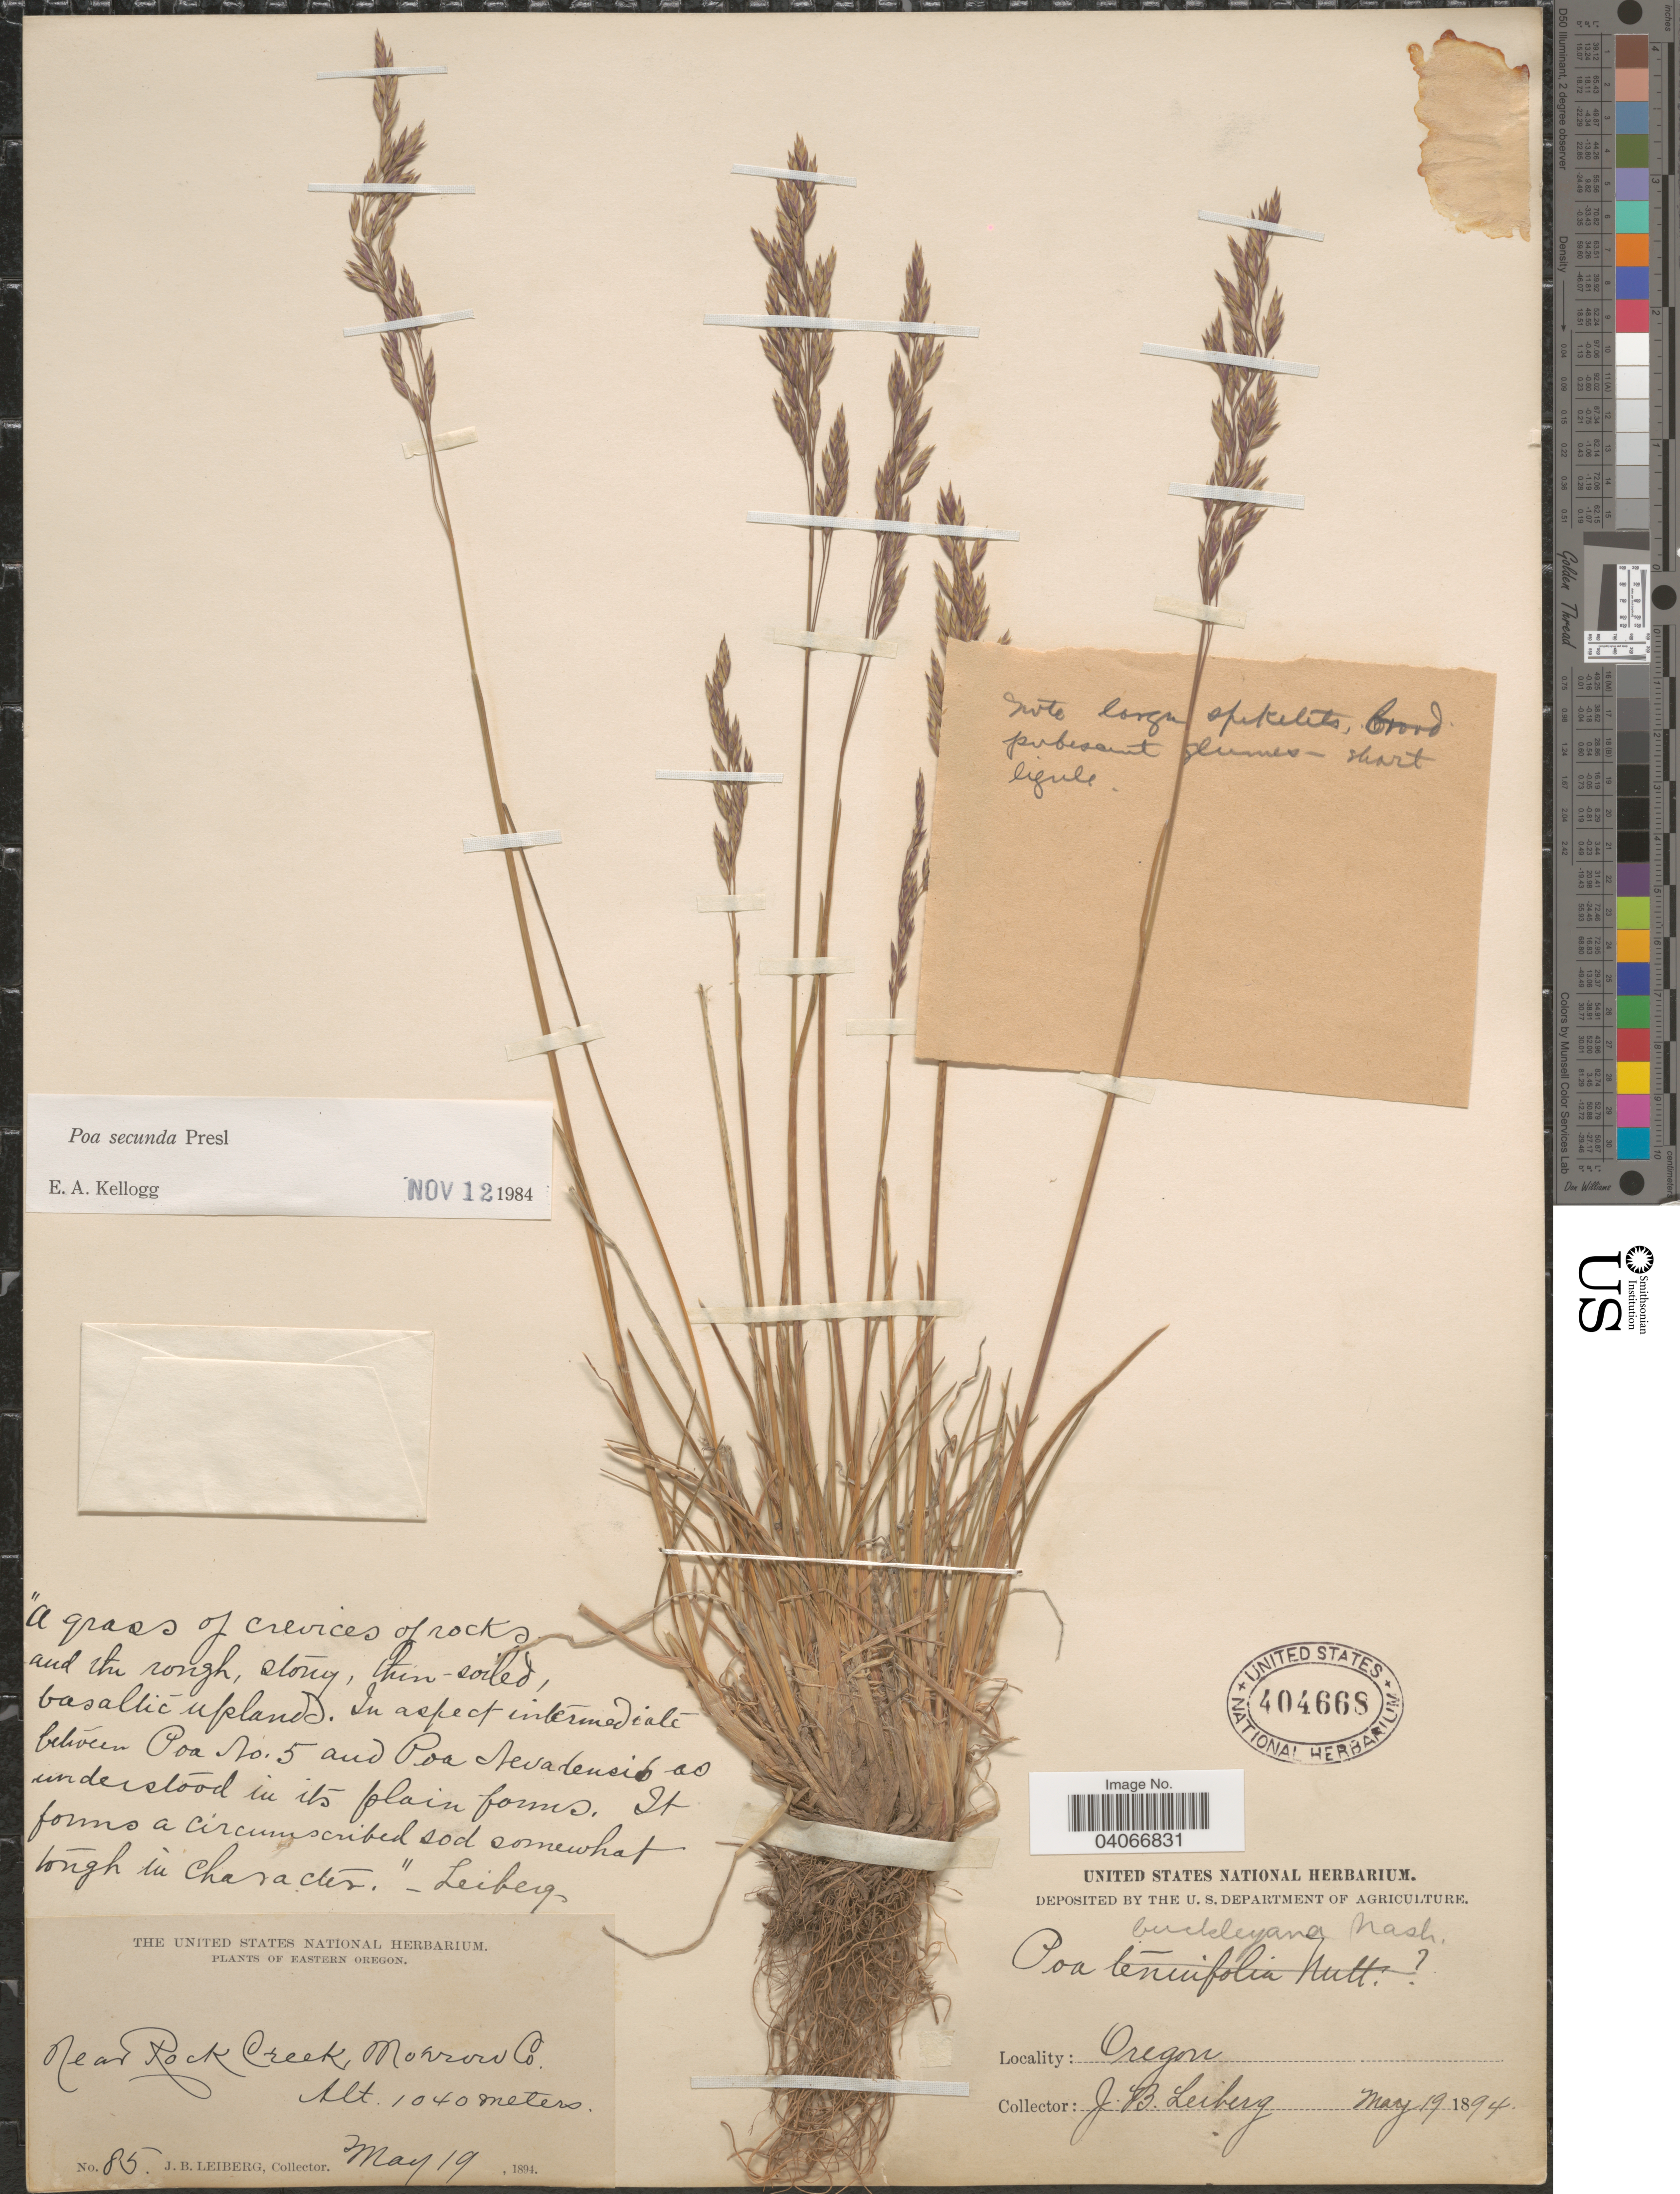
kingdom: Plantae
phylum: Tracheophyta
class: Liliopsida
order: Poales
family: Poaceae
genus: Poa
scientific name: Poa secunda subsp. secunda var. scabrella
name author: (Thurb.) Soreng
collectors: J. B. Leiberg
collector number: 85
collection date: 1894-05-19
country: United States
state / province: Oregon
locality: Near Rock Creek Monrow Co.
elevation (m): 1040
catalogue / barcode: US 404668